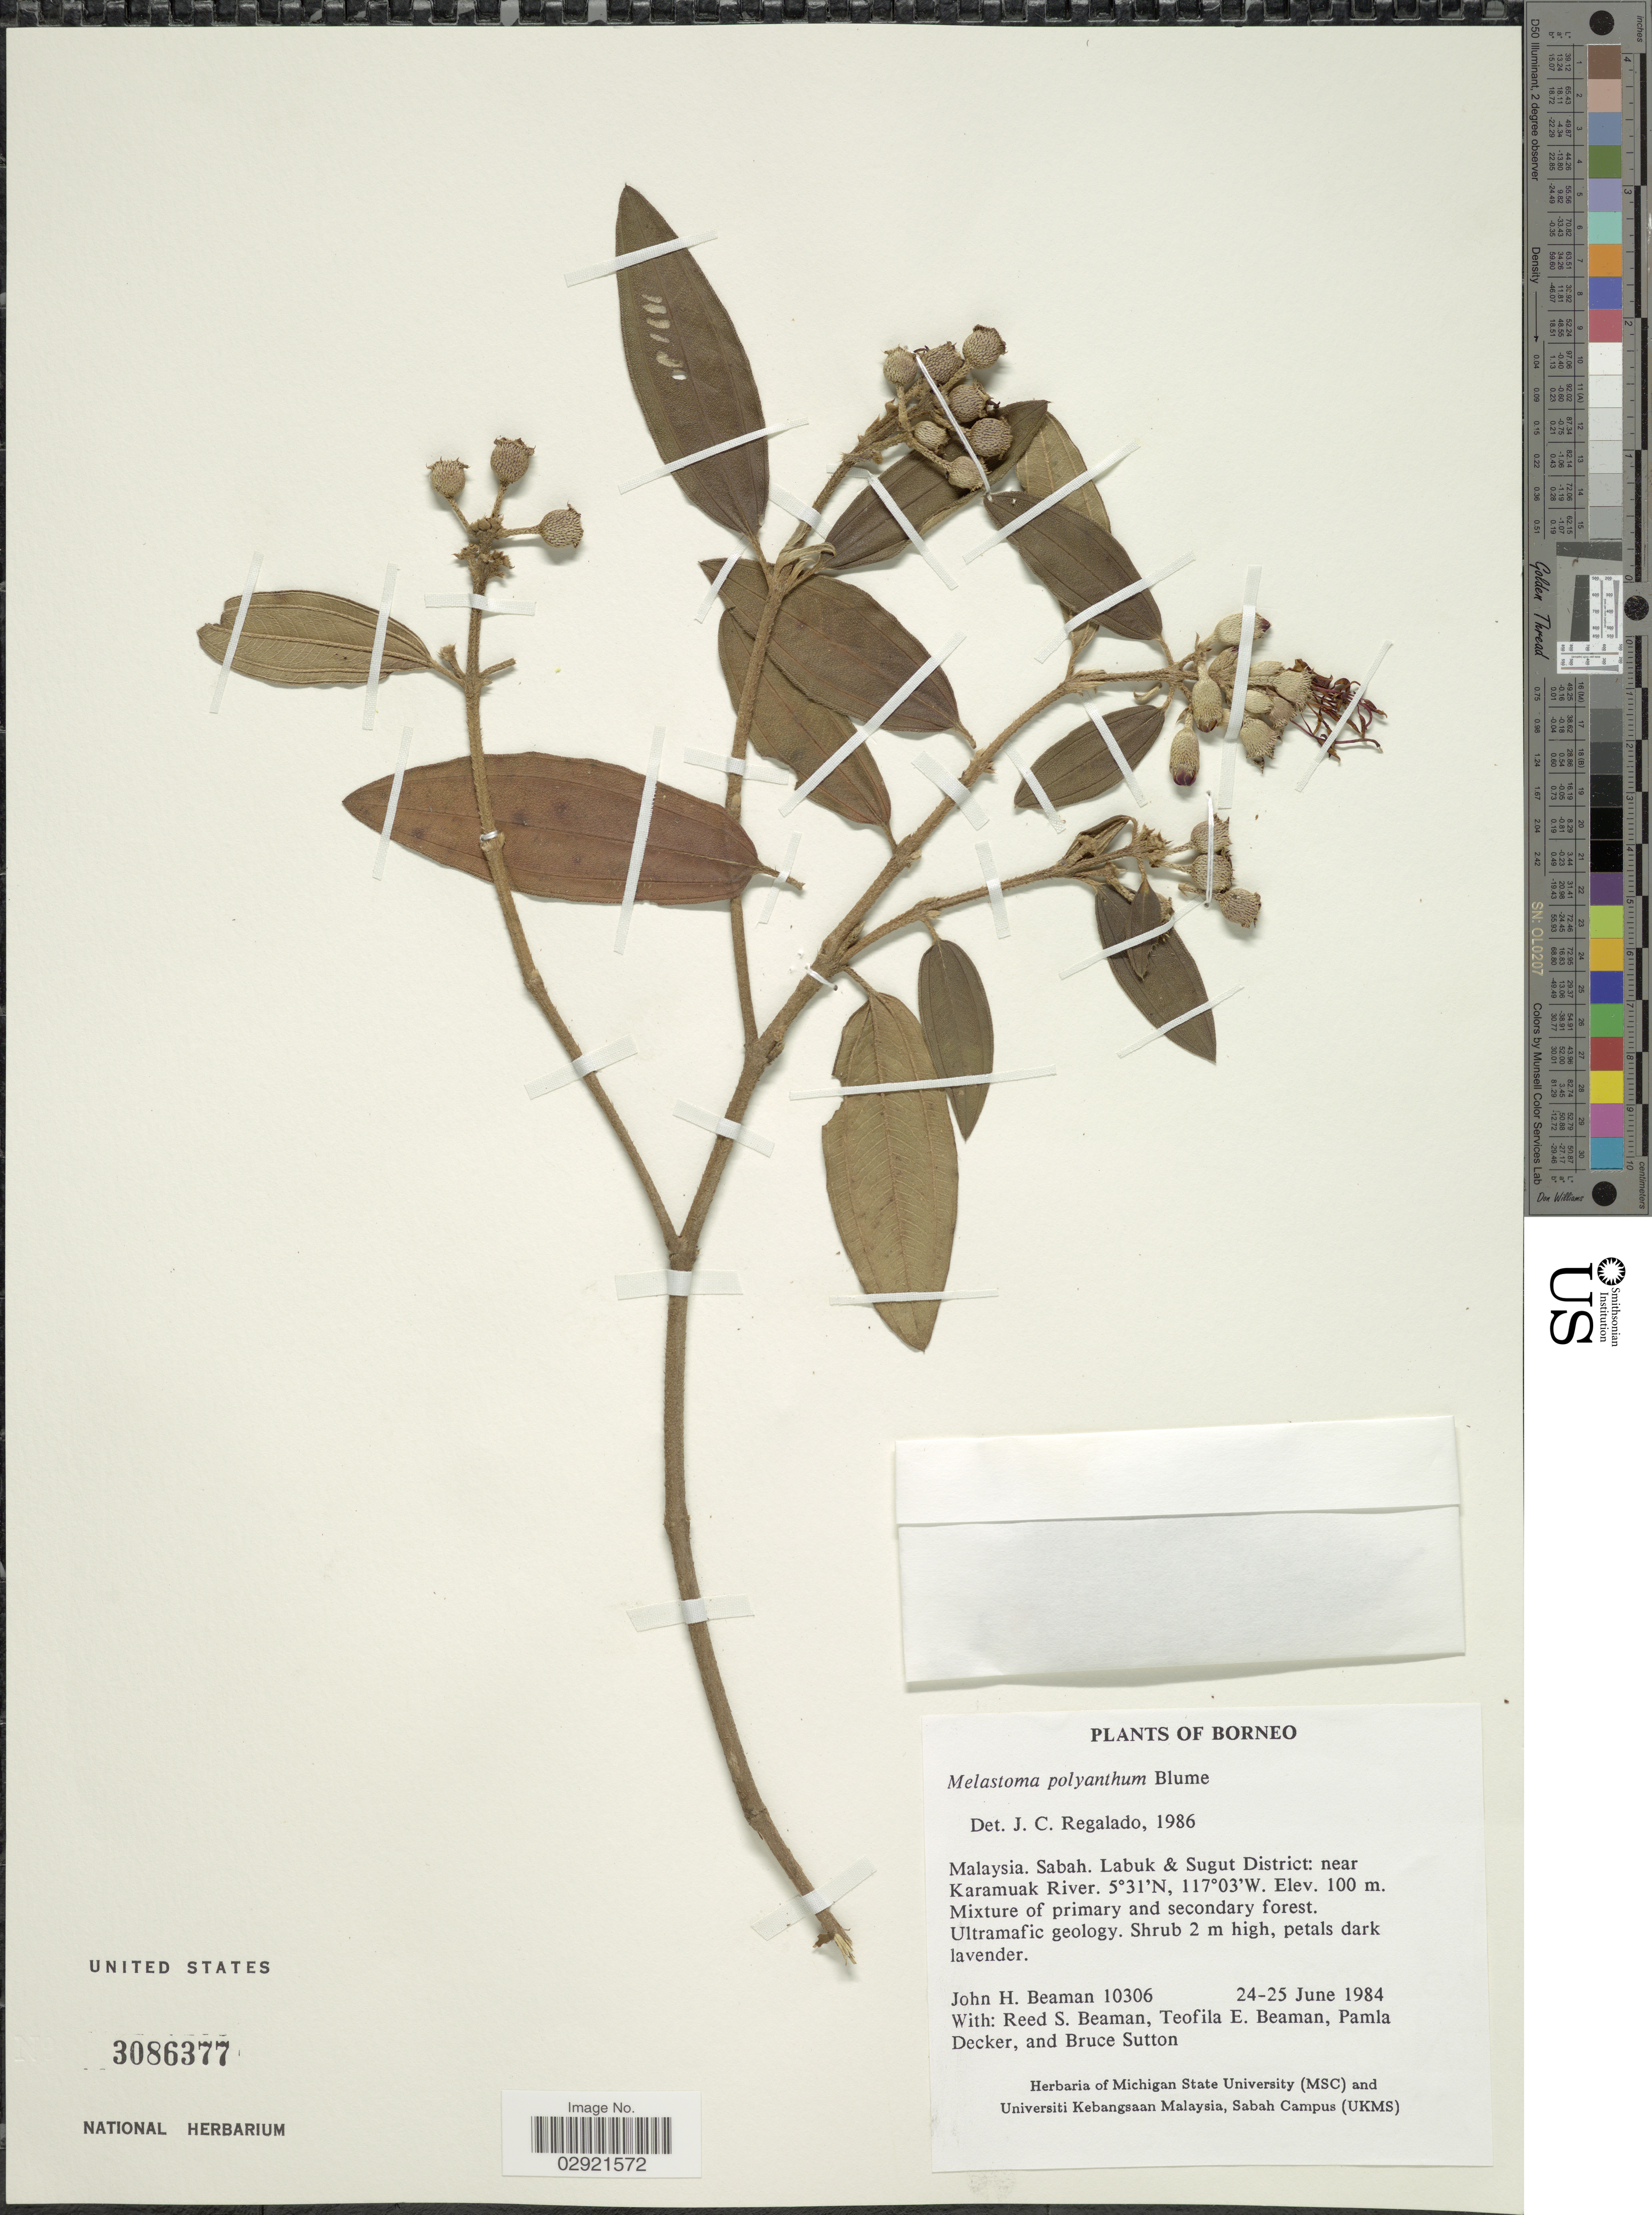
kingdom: Plantae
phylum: Tracheophyta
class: Magnoliopsida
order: Myrtales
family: Melastomataceae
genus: Melastoma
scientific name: Melastoma malabathricum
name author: L.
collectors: J. H. Beaman, R. S. Beaman, T. E. Beaman, P. Decker & B. Sutton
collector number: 10306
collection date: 1984-06-24/1984-06-25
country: Malaysia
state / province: Sabah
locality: Borneo. Labuk & Sugut District: near Karamuak River.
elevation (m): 100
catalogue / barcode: US 3086377